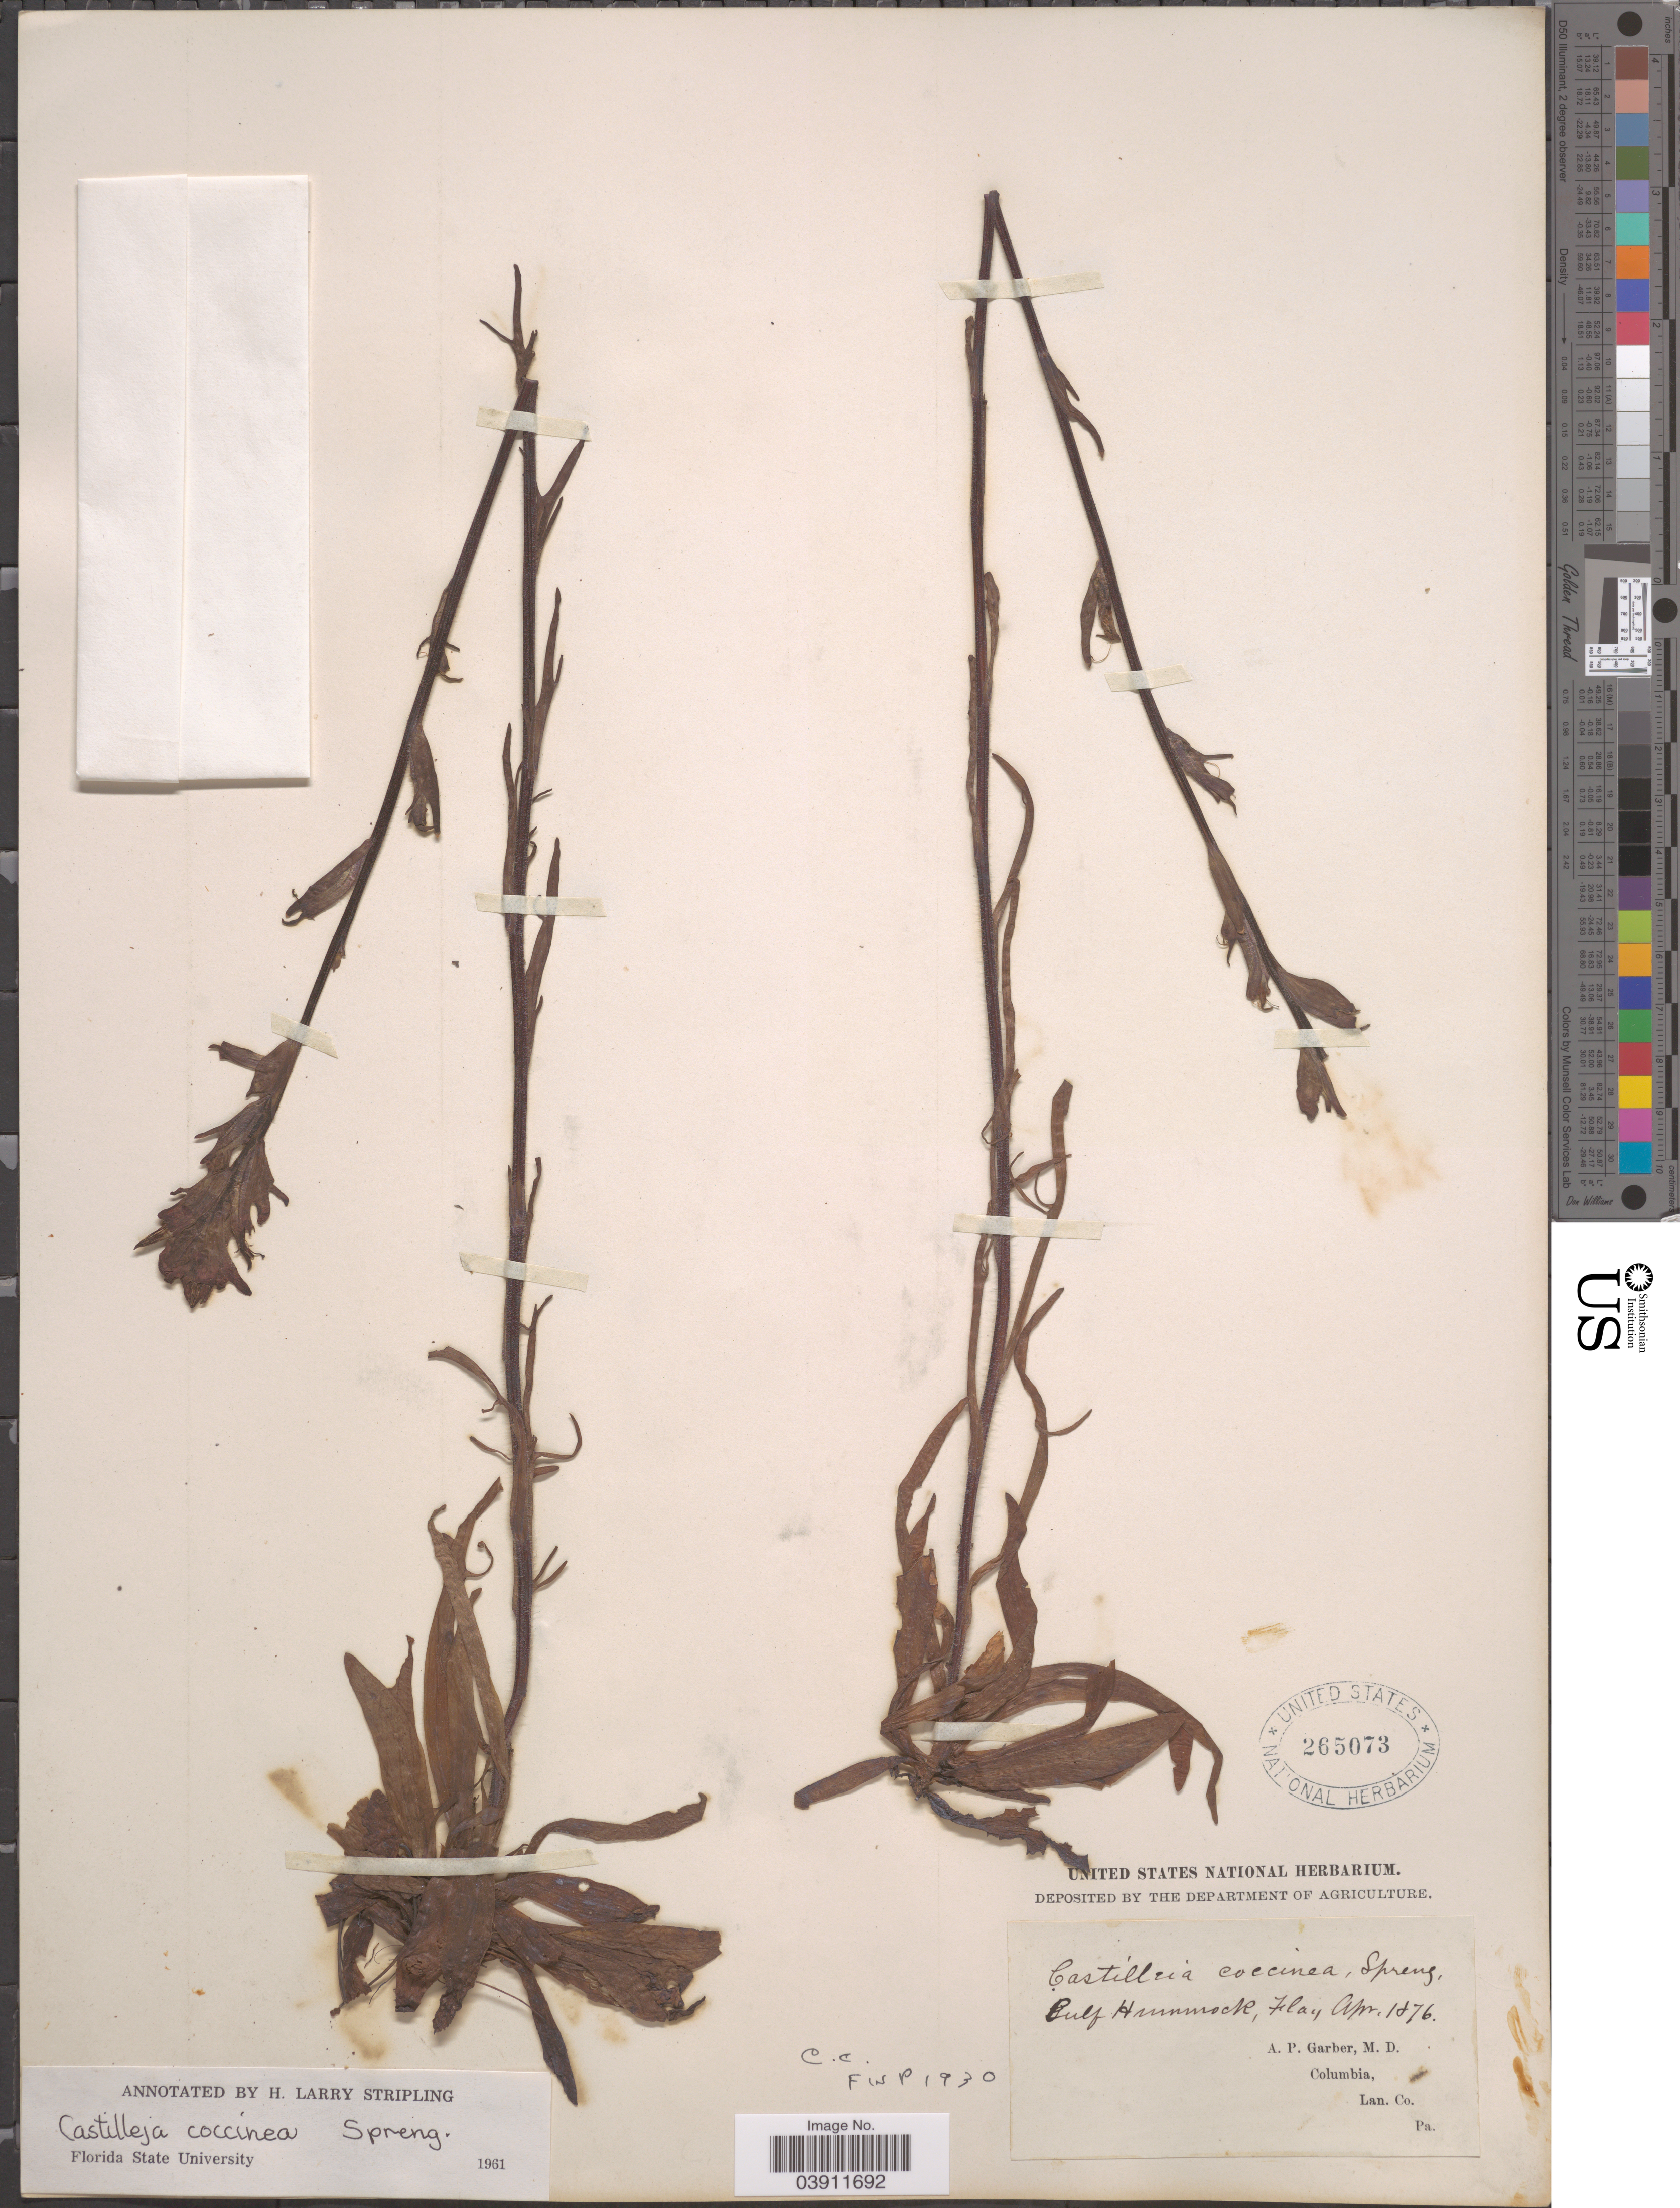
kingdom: Plantae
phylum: Tracheophyta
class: Magnoliopsida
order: Lamiales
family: Orobanchaceae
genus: Castilleja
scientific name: Castilleja coccinea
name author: (L.) Spreng.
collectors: A. P. Garber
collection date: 1876-04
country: United States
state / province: Florida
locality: Gulf Hummock.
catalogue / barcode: US 265073